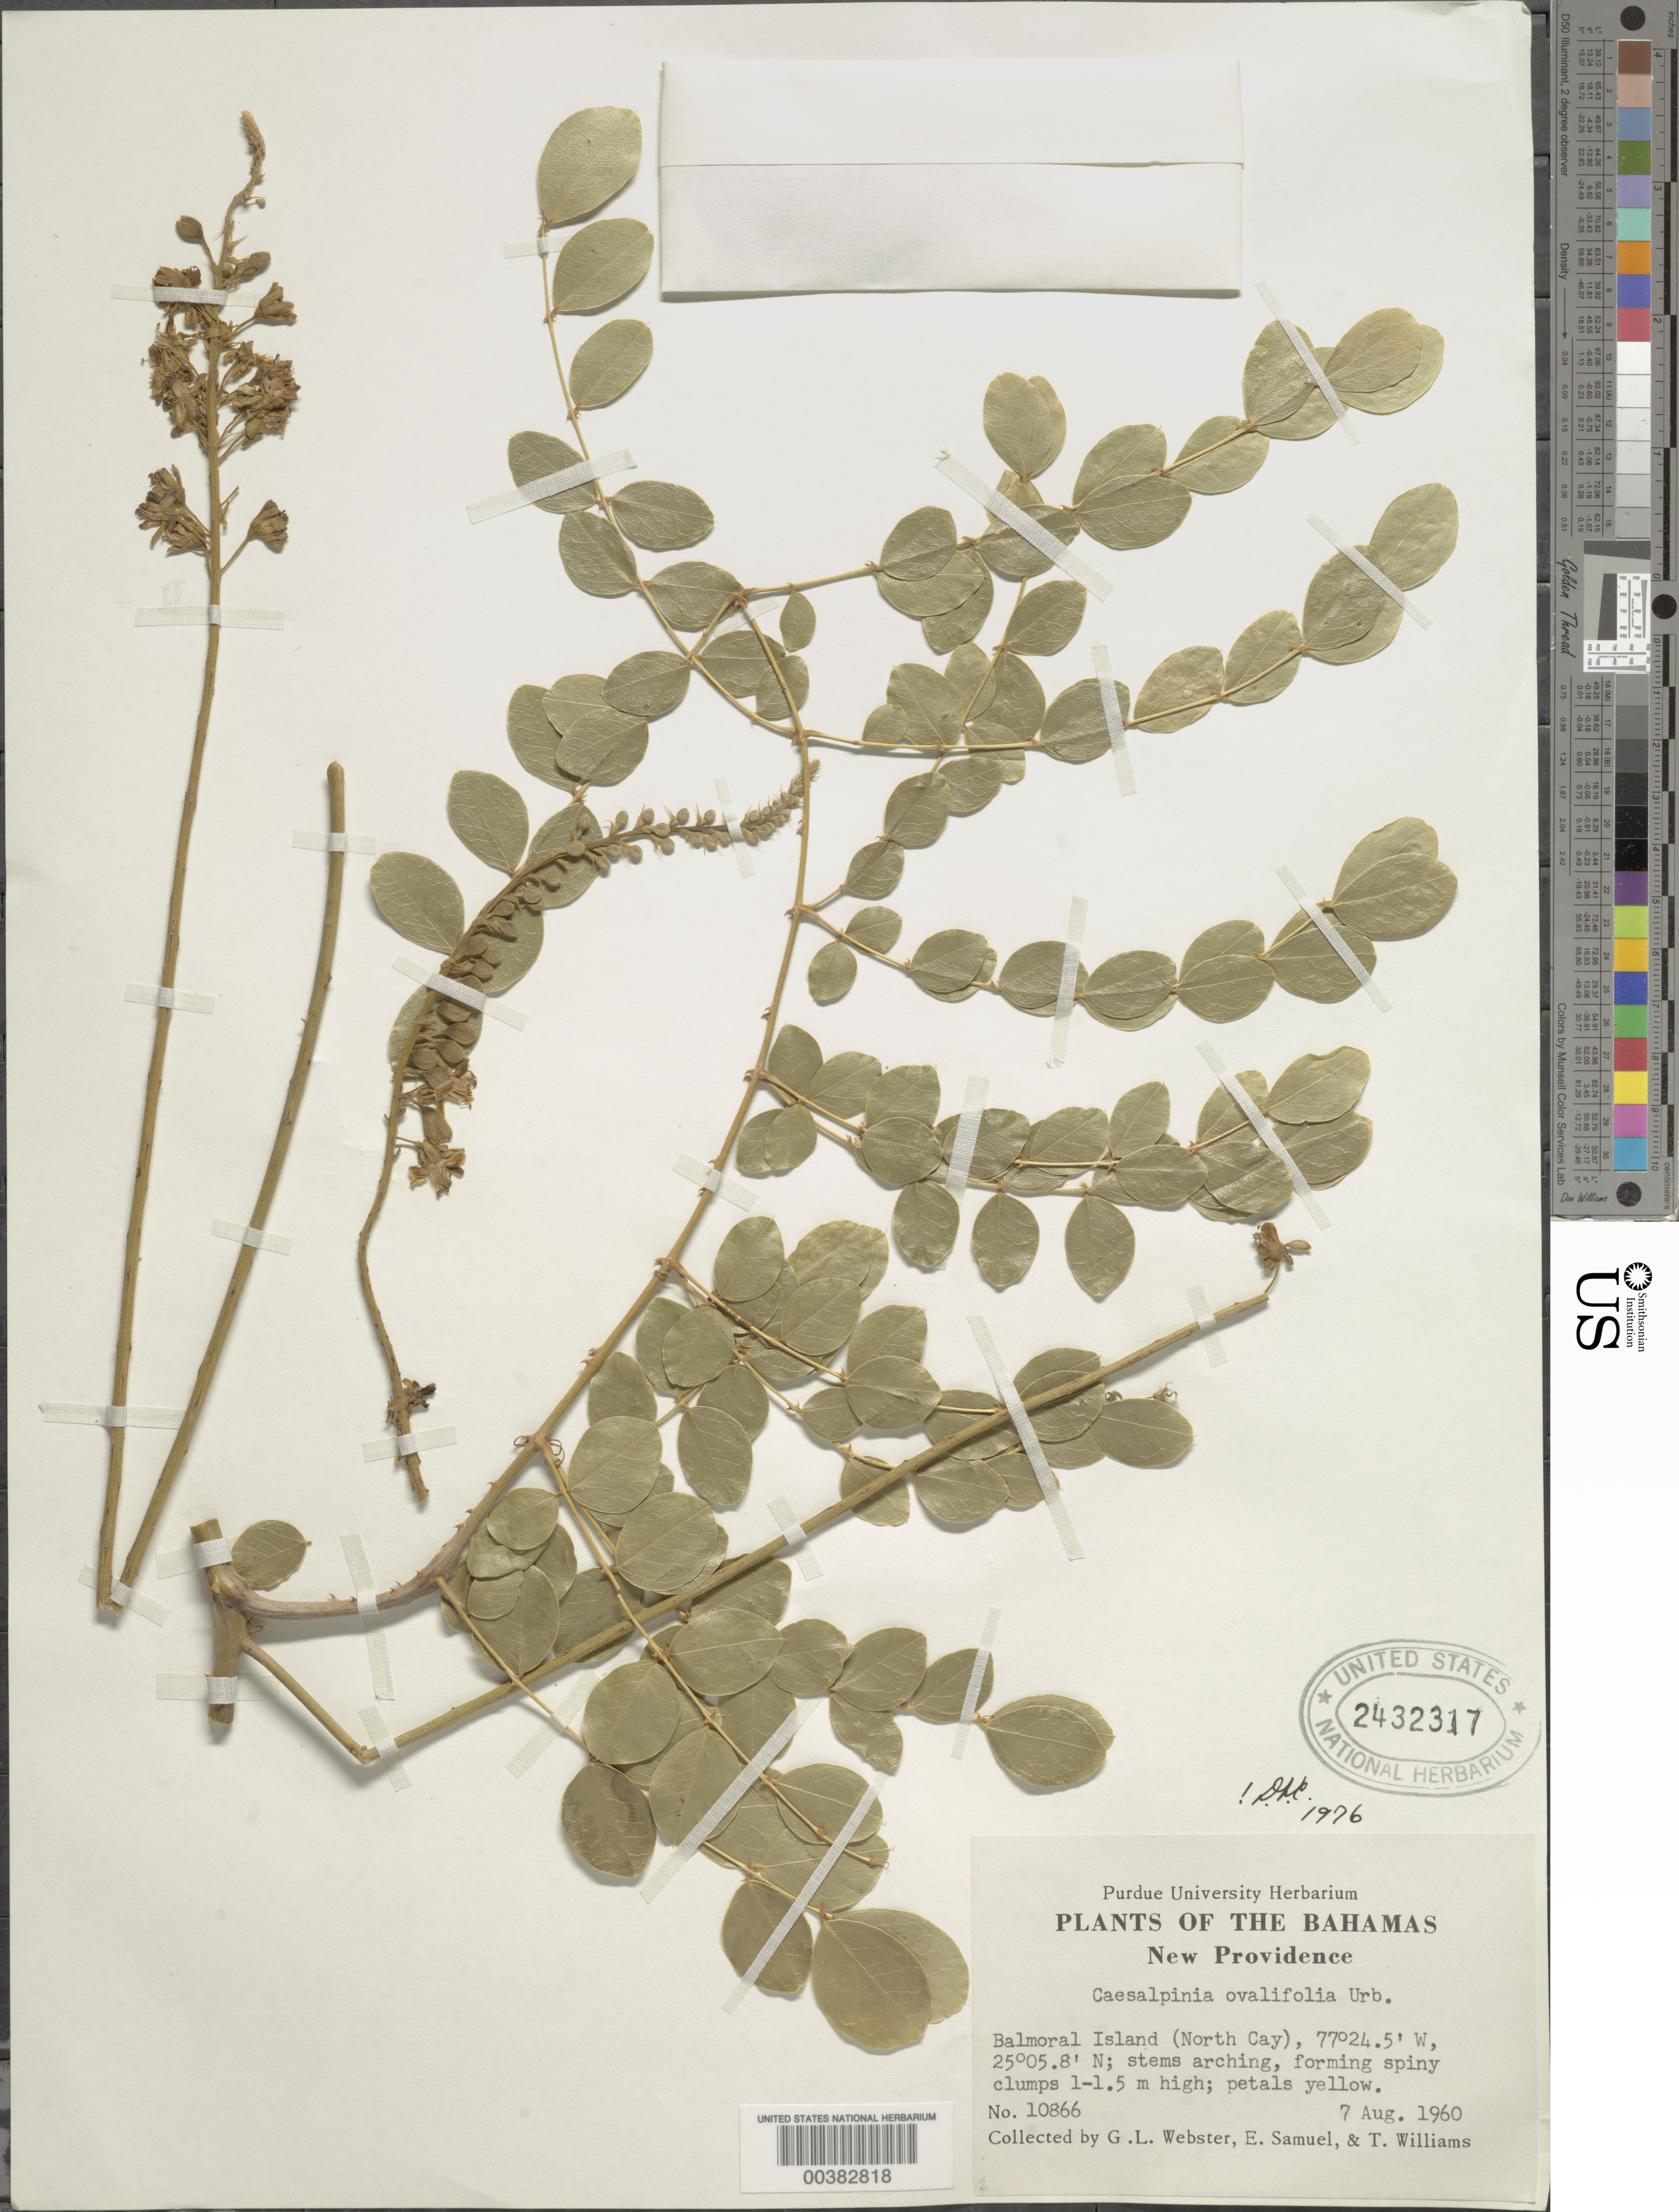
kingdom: Plantae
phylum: Tracheophyta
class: Magnoliopsida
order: Fabales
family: Fabaceae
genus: Guilandina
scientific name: Guilandina ciliata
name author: Bergius ex Wikstr.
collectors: G. L. Webster, E. Samuel & T. Williams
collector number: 10866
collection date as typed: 07 Aug 1960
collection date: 1960-08-07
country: Bahamas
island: New Providence Island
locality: Balmoral i. (north cay)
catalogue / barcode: US 2432317